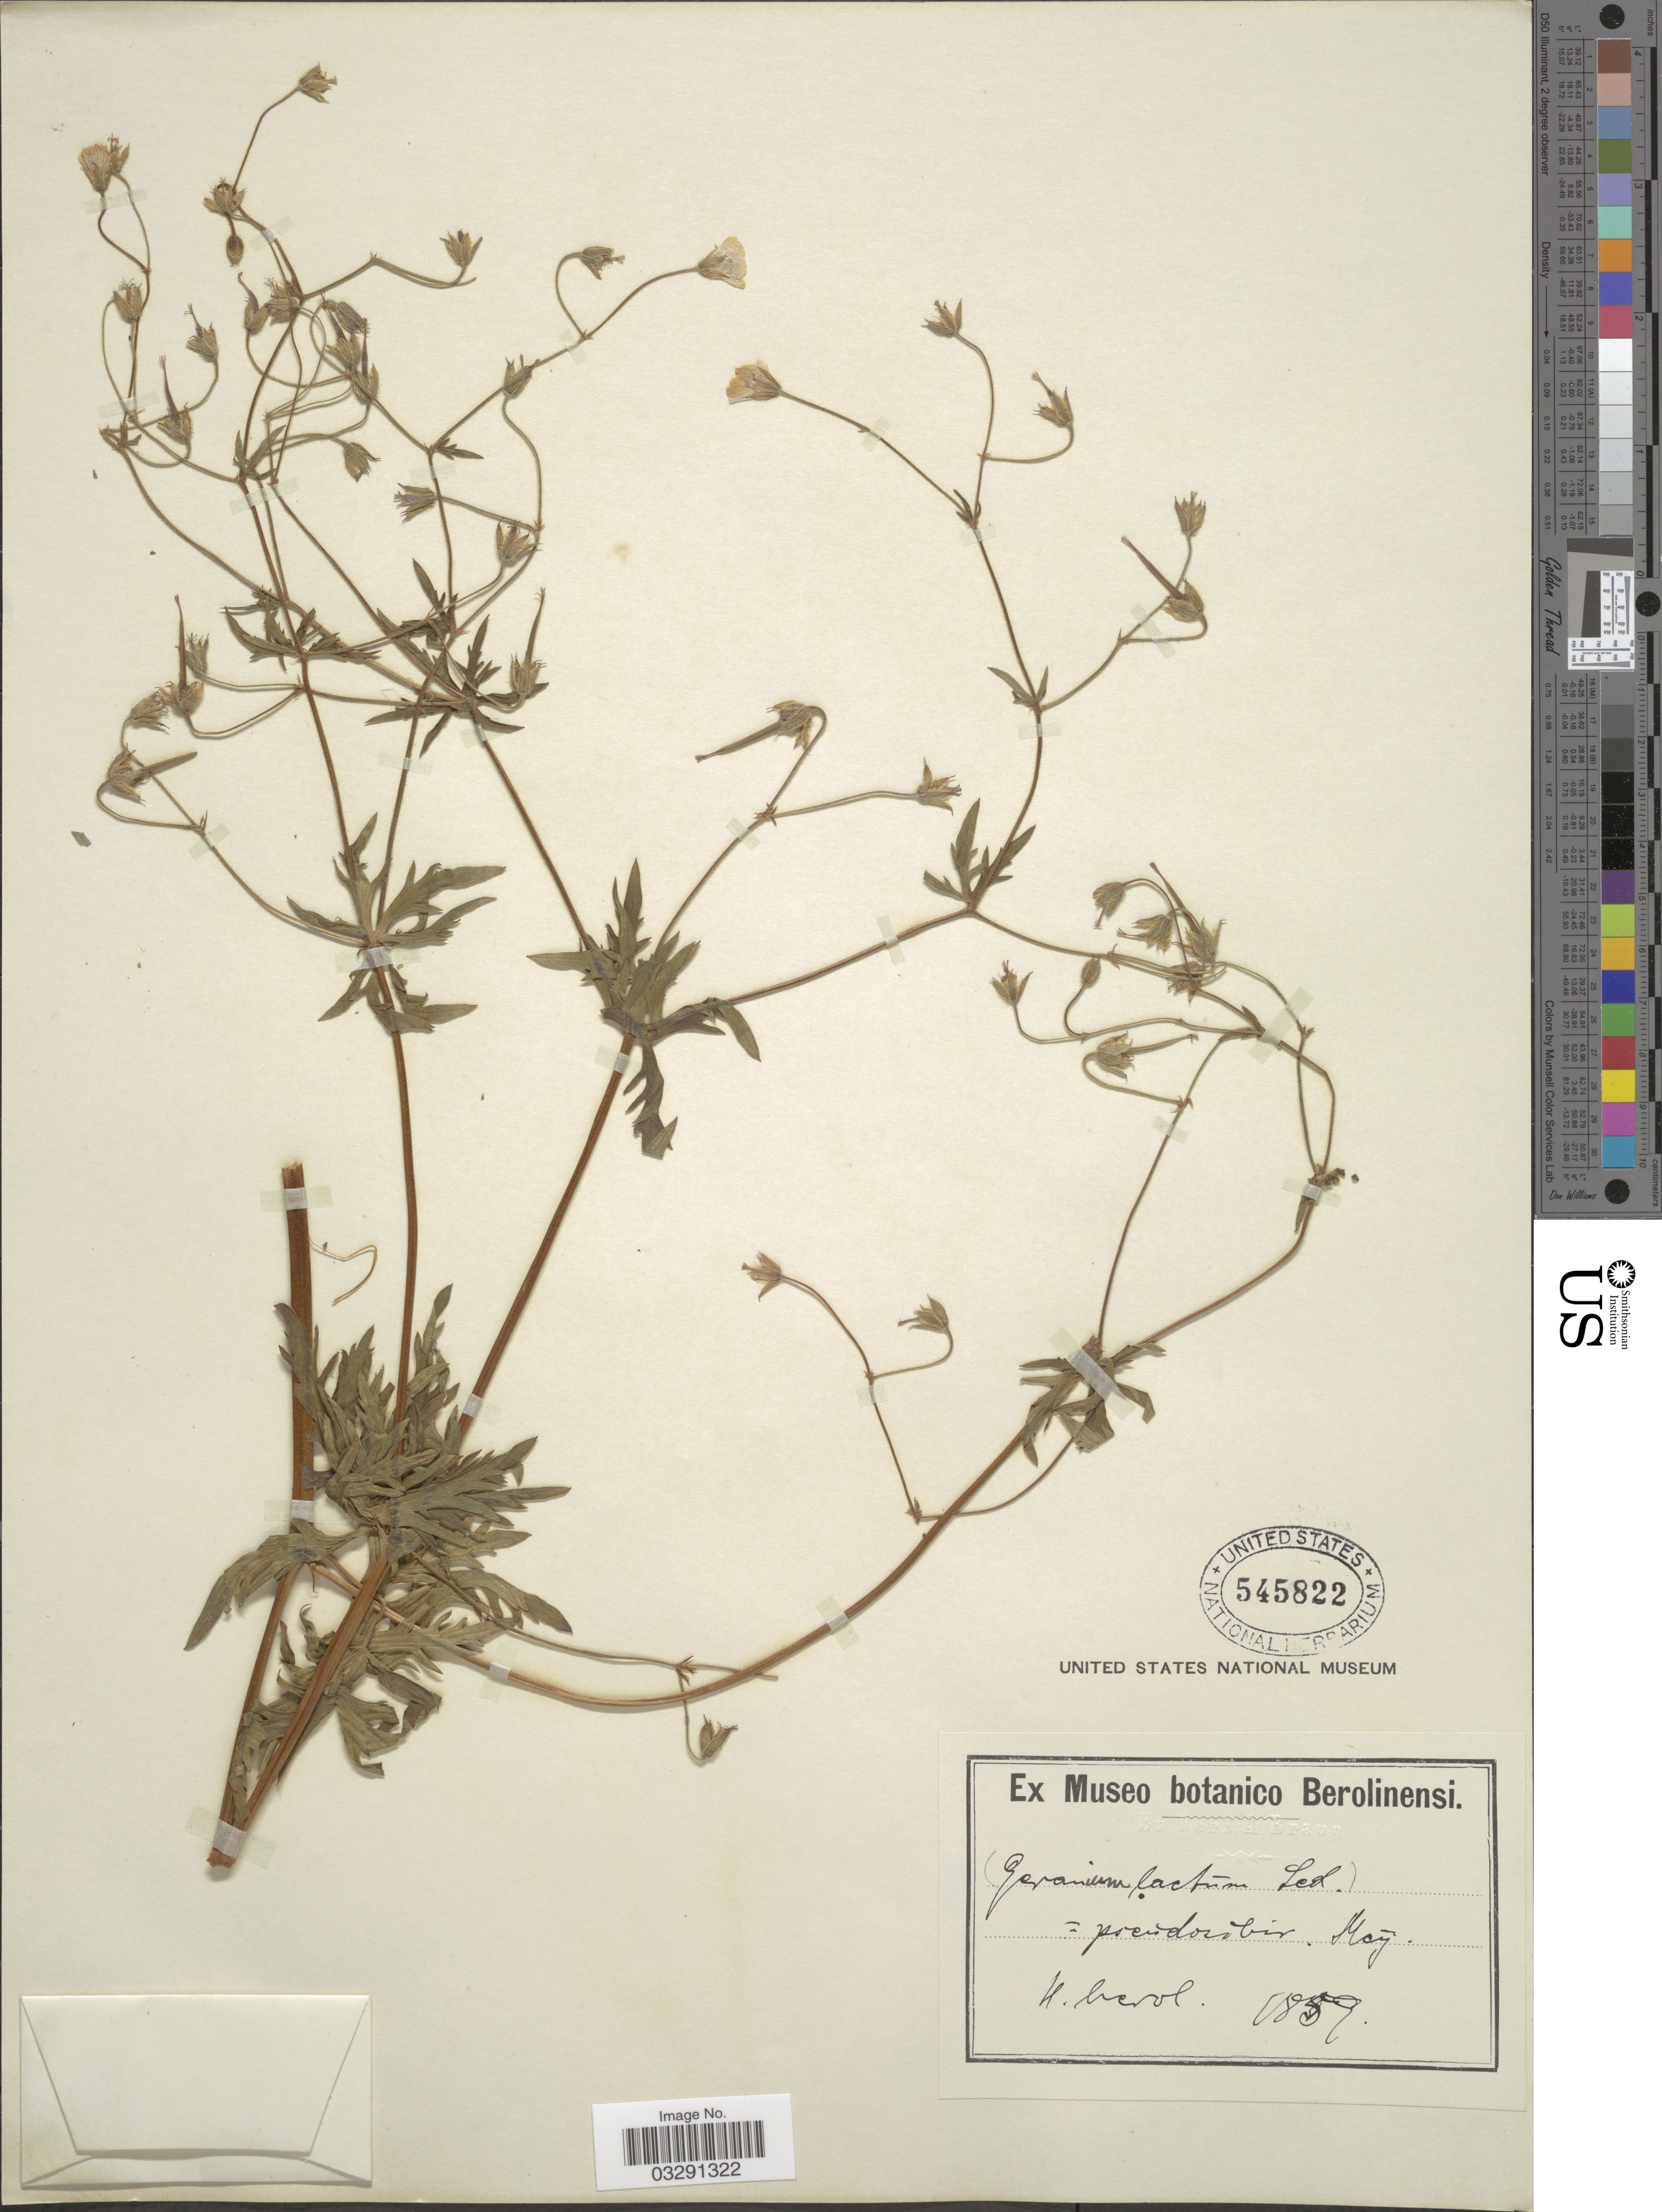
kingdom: Plantae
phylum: Tracheophyta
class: Magnoliopsida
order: Geraniales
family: Geraniaceae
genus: Geranium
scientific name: Geranium pseudosibiricum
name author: J. Mayer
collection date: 1859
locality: H. Berol.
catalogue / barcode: US 545822